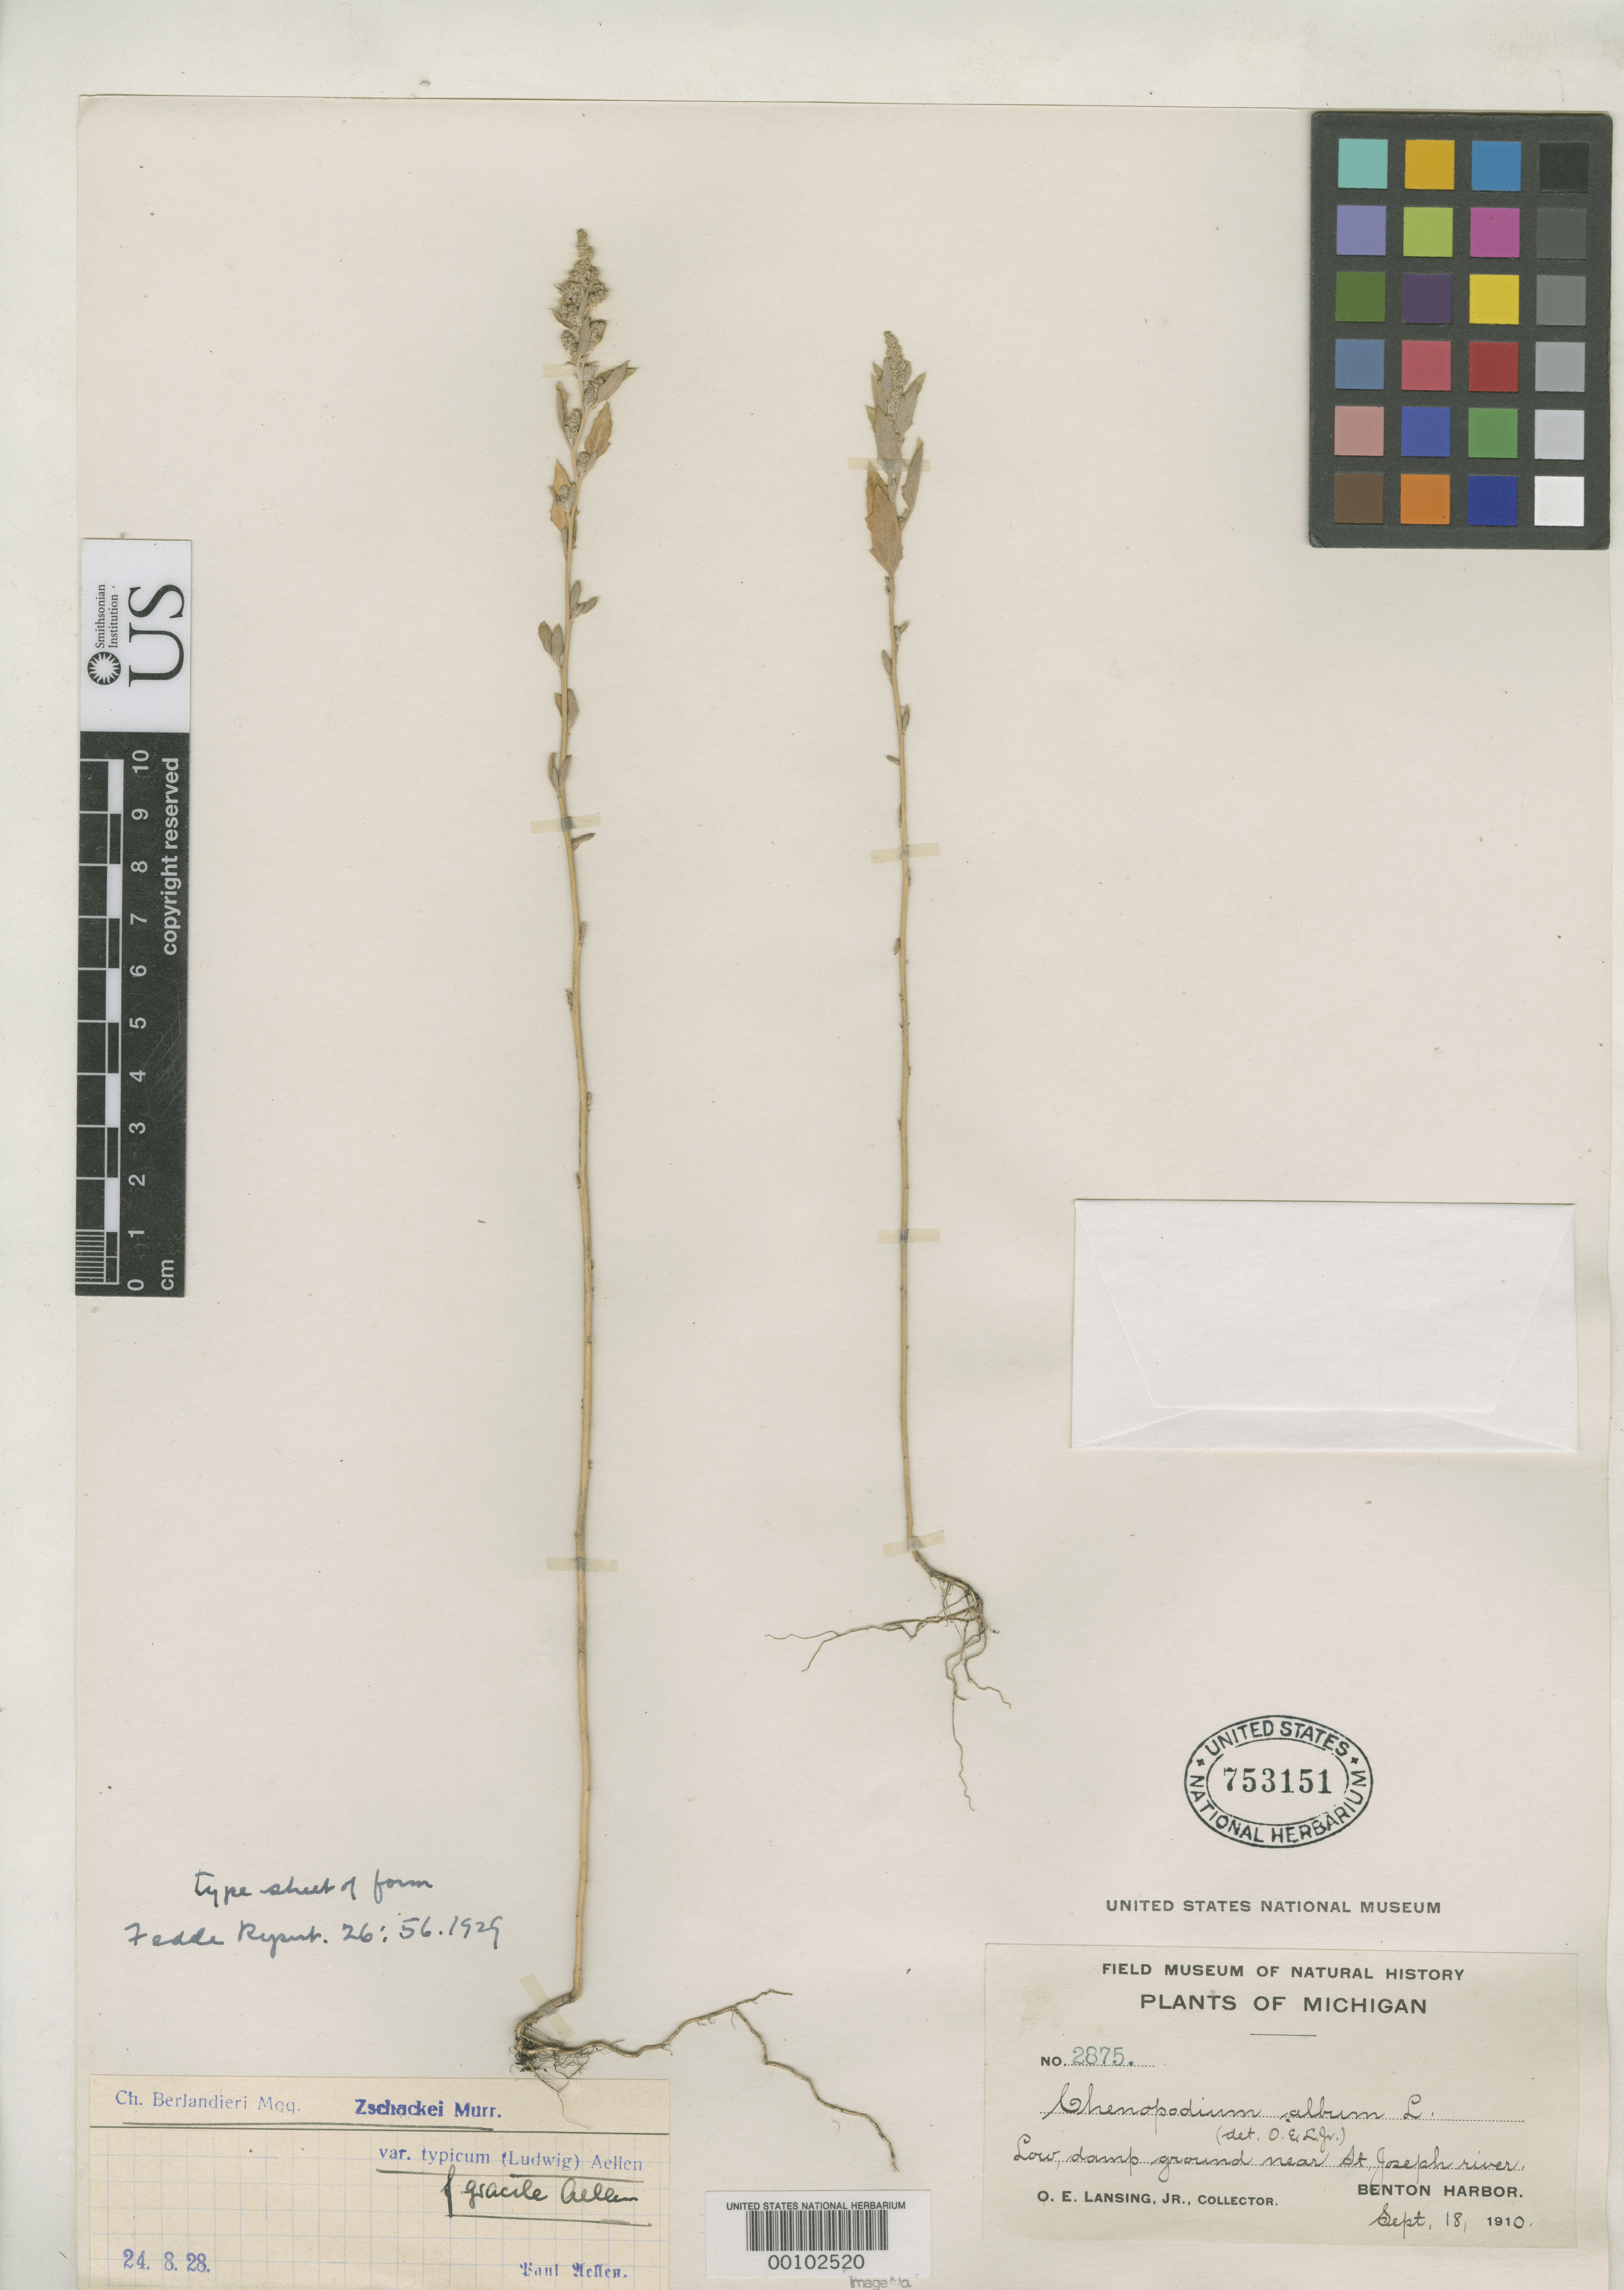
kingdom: Plantae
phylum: Tracheophyta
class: Magnoliopsida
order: Caryophyllales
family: Amaranthaceae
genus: Chenopodium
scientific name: Chenopodium berlandieri f. gracile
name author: Aellen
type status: Holotype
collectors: O. E. Lansing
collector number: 2875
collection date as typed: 18 Sep 1910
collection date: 1910-09-18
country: United States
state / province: Michigan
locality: St. Joseph River bank. Benton Harbor.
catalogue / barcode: US 753151